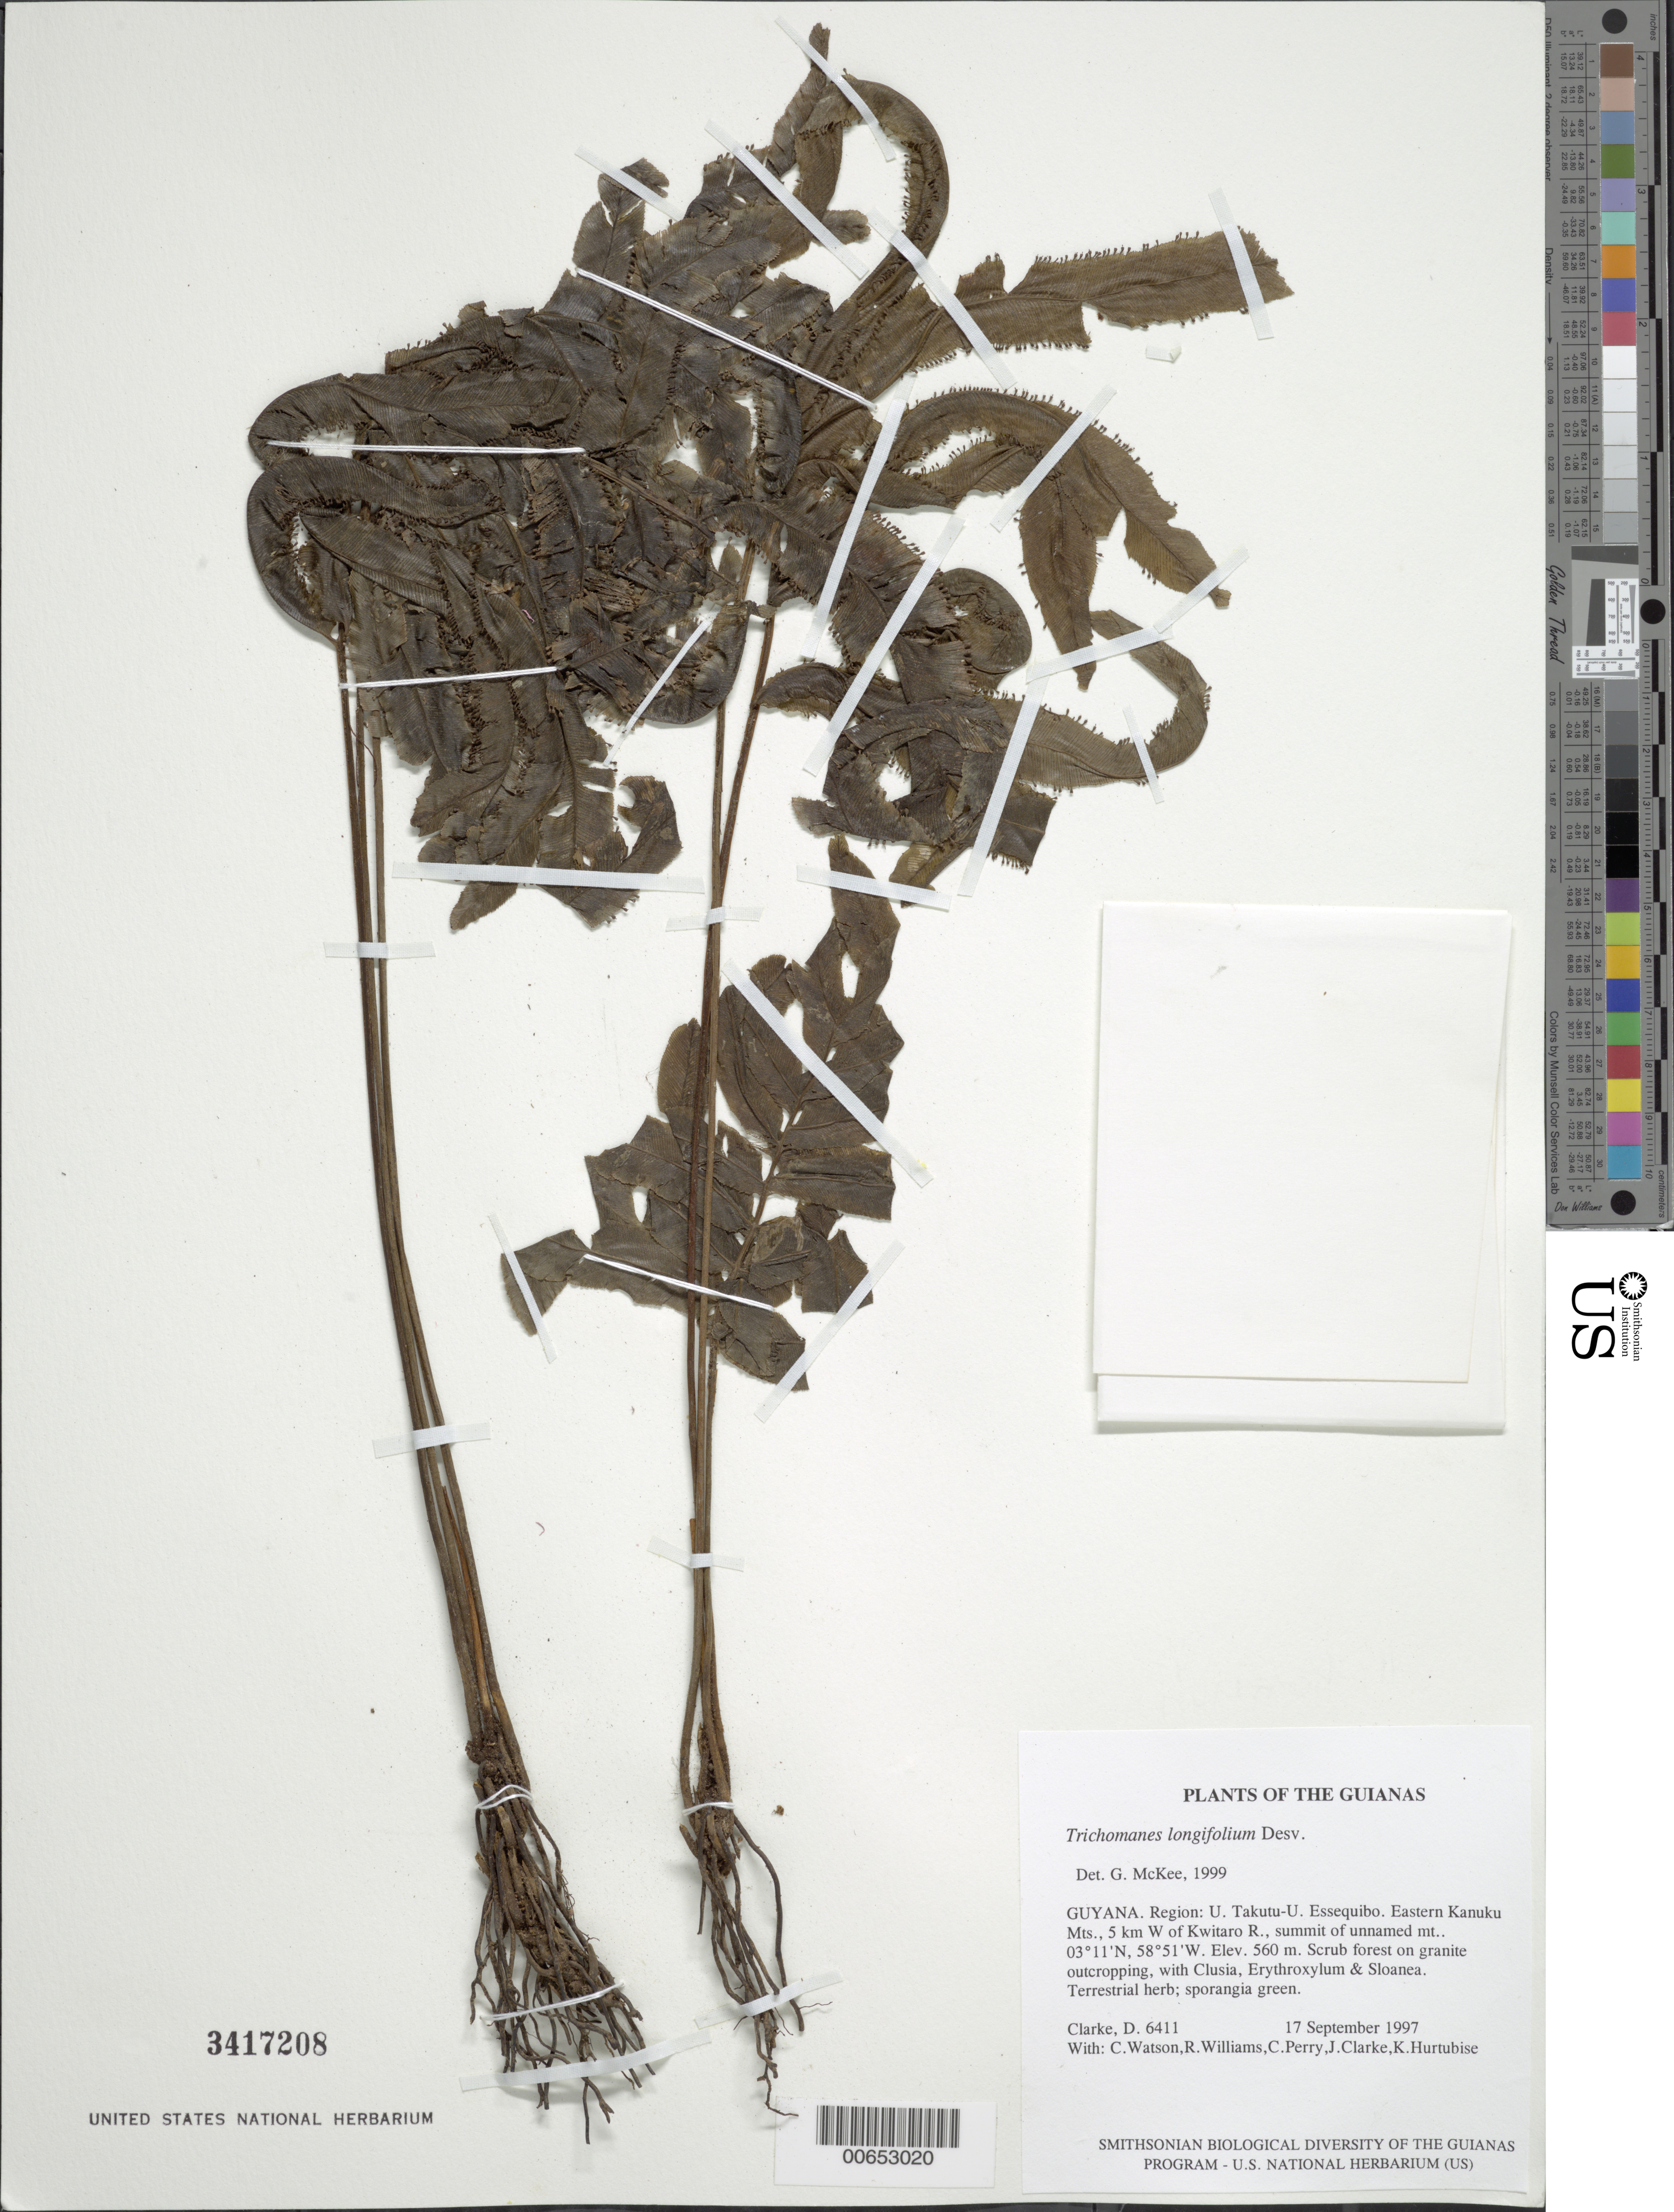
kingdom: Plantae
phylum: Tracheophyta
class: Polypodiopsida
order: Hymenophyllales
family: Hymenophyllaceae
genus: Trichomanes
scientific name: Trichomanes longifolium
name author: Desv.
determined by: McKee, G. S., (US), NMNH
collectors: H. D. Clarke, C. Watson, R. Williams, C. Perry, J. Clarke & K. Hurtubise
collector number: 6411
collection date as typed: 17 September 1997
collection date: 1997-09-17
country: Guyana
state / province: U. Takutu-U. Essequibo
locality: Eastern Kanuku Mts., 5 km W of Kwitaro R., summit of unnamed mt.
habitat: Scrub forest on granite outcropping, with Clusia, Erythroxylum & Sloanea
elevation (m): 560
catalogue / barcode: US 3417208